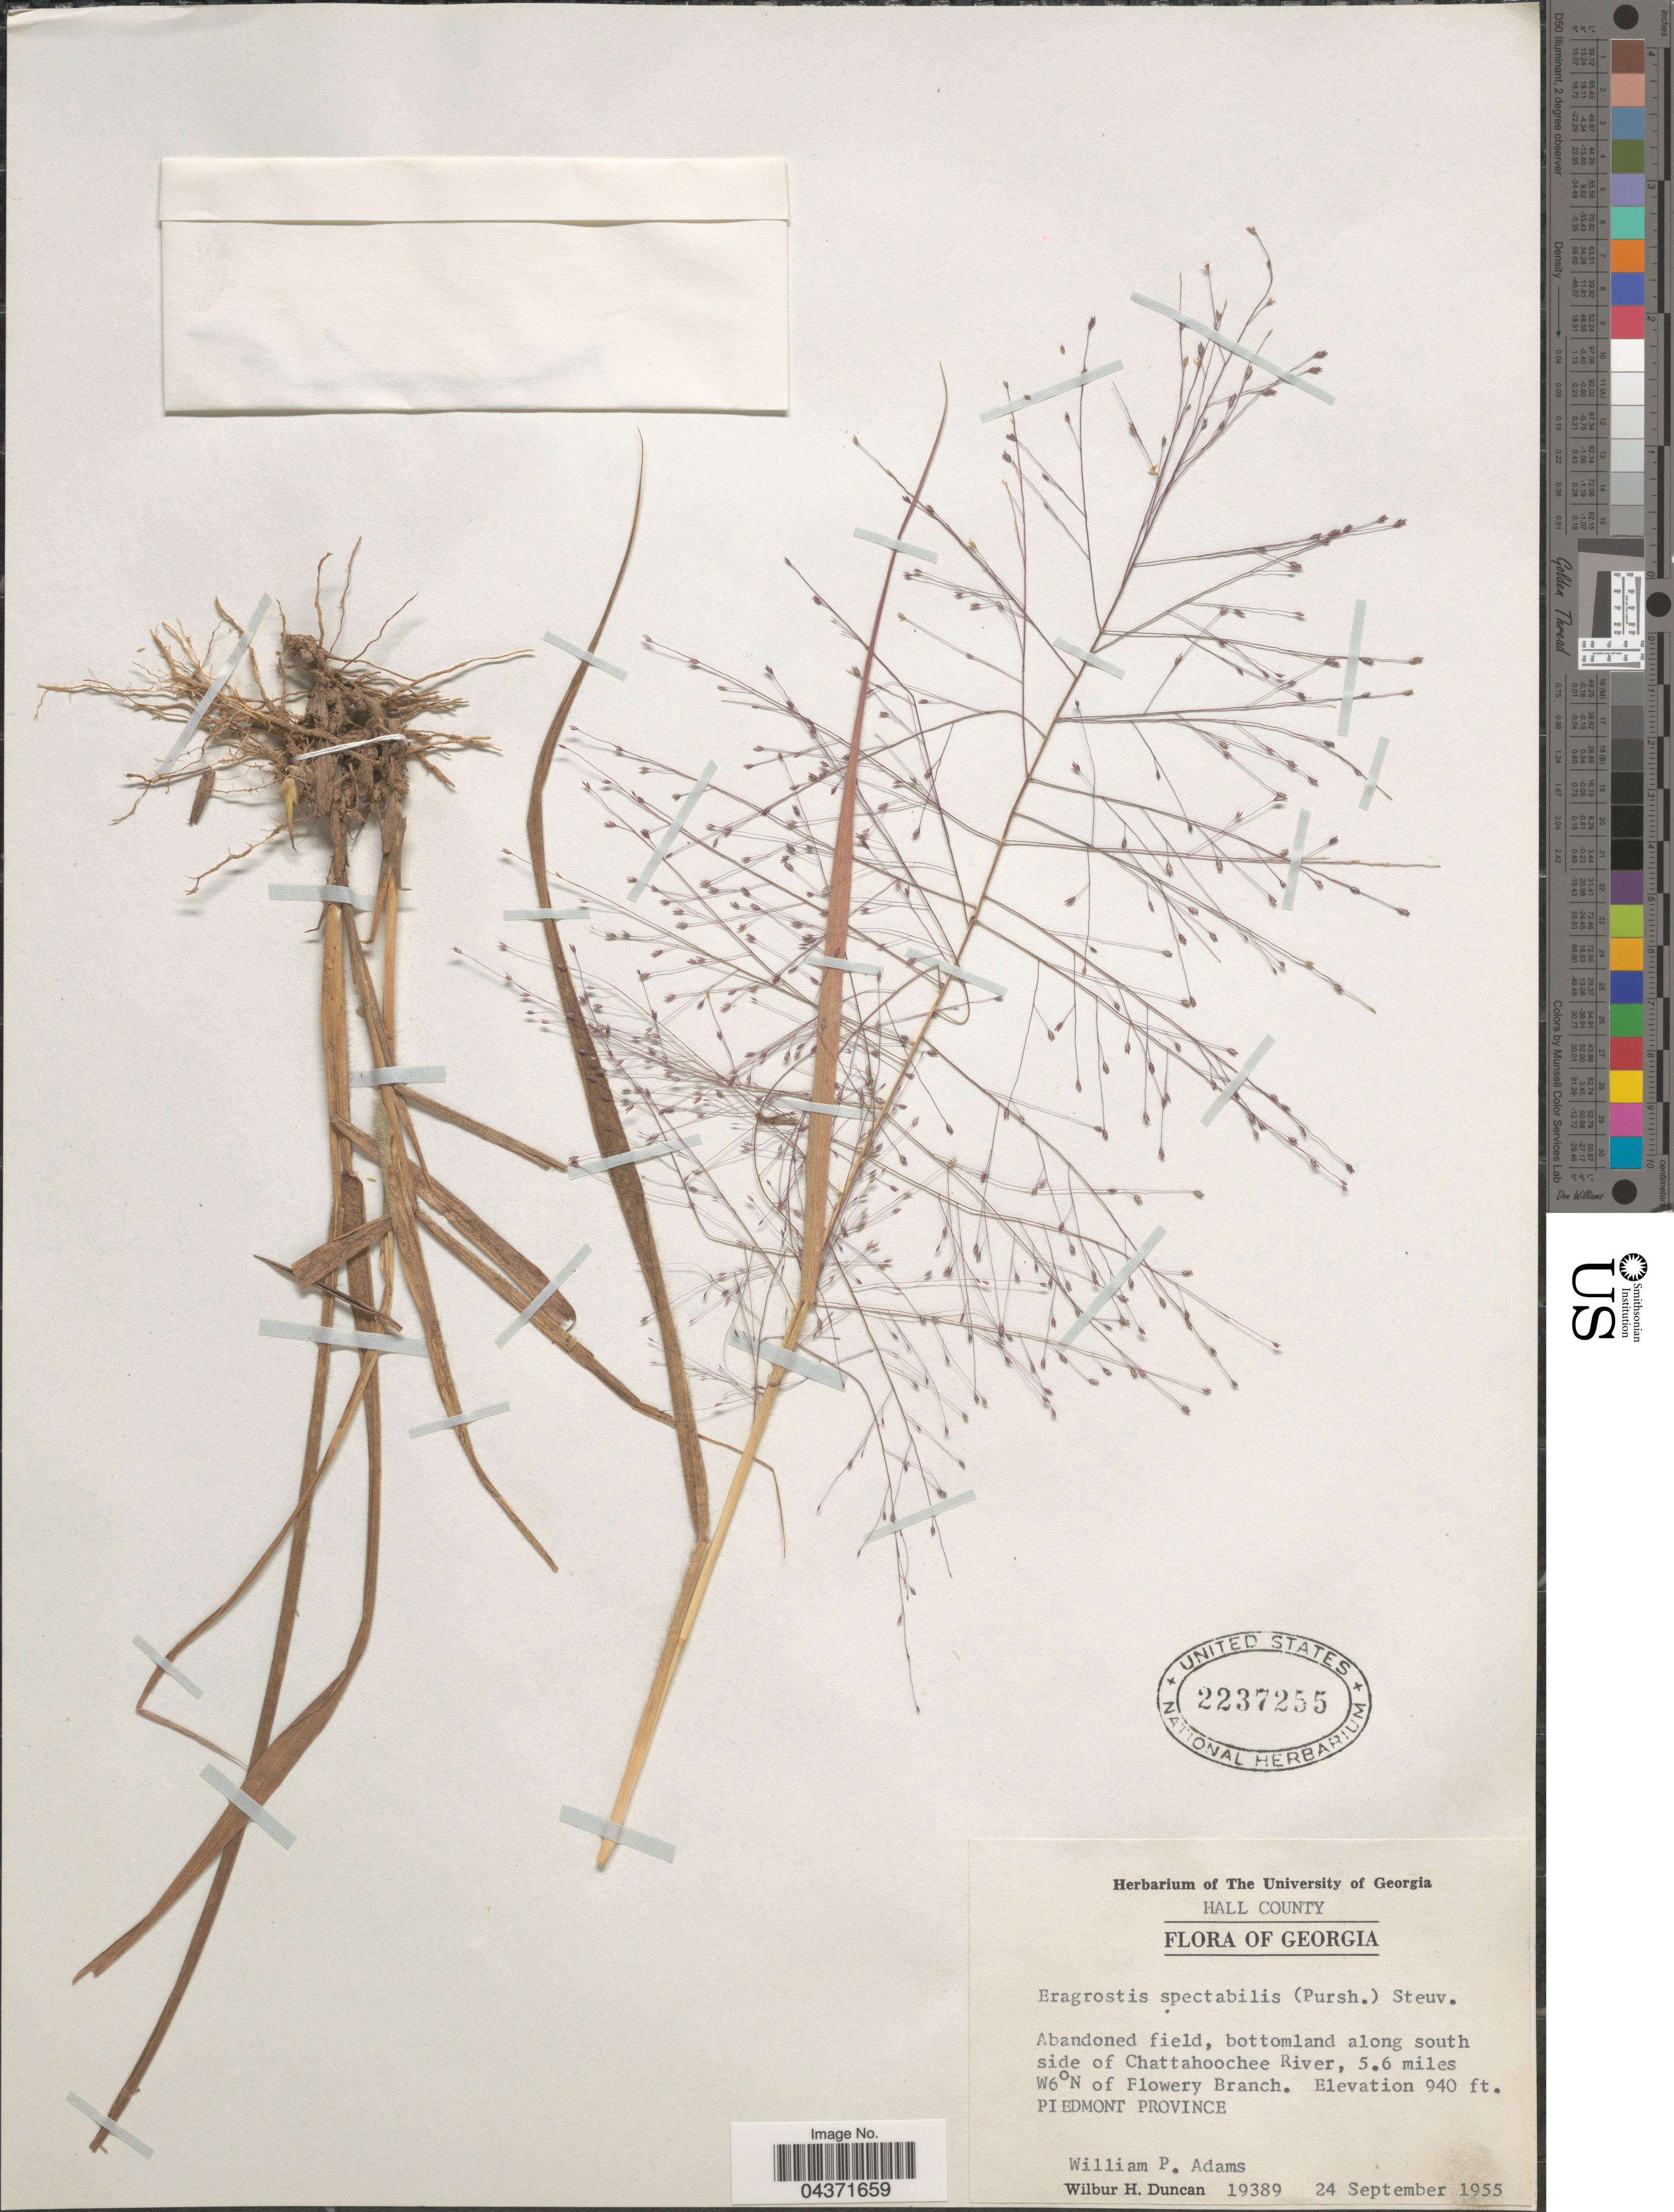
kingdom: Plantae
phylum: Tracheophyta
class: Liliopsida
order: Poales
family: Poaceae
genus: Eragrostis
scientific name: Eragrostis spectabilis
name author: (Pursh) Steud.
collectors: W. P. Adams & W. H. Duncan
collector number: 19389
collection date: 1955-09-24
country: United States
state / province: Georgia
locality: Hall County. Abandoned field, bottomland along south side of Chattahoochee River, 5.6 miles of Flowery Branch. Piedmont Province.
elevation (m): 287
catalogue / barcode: US 2237255